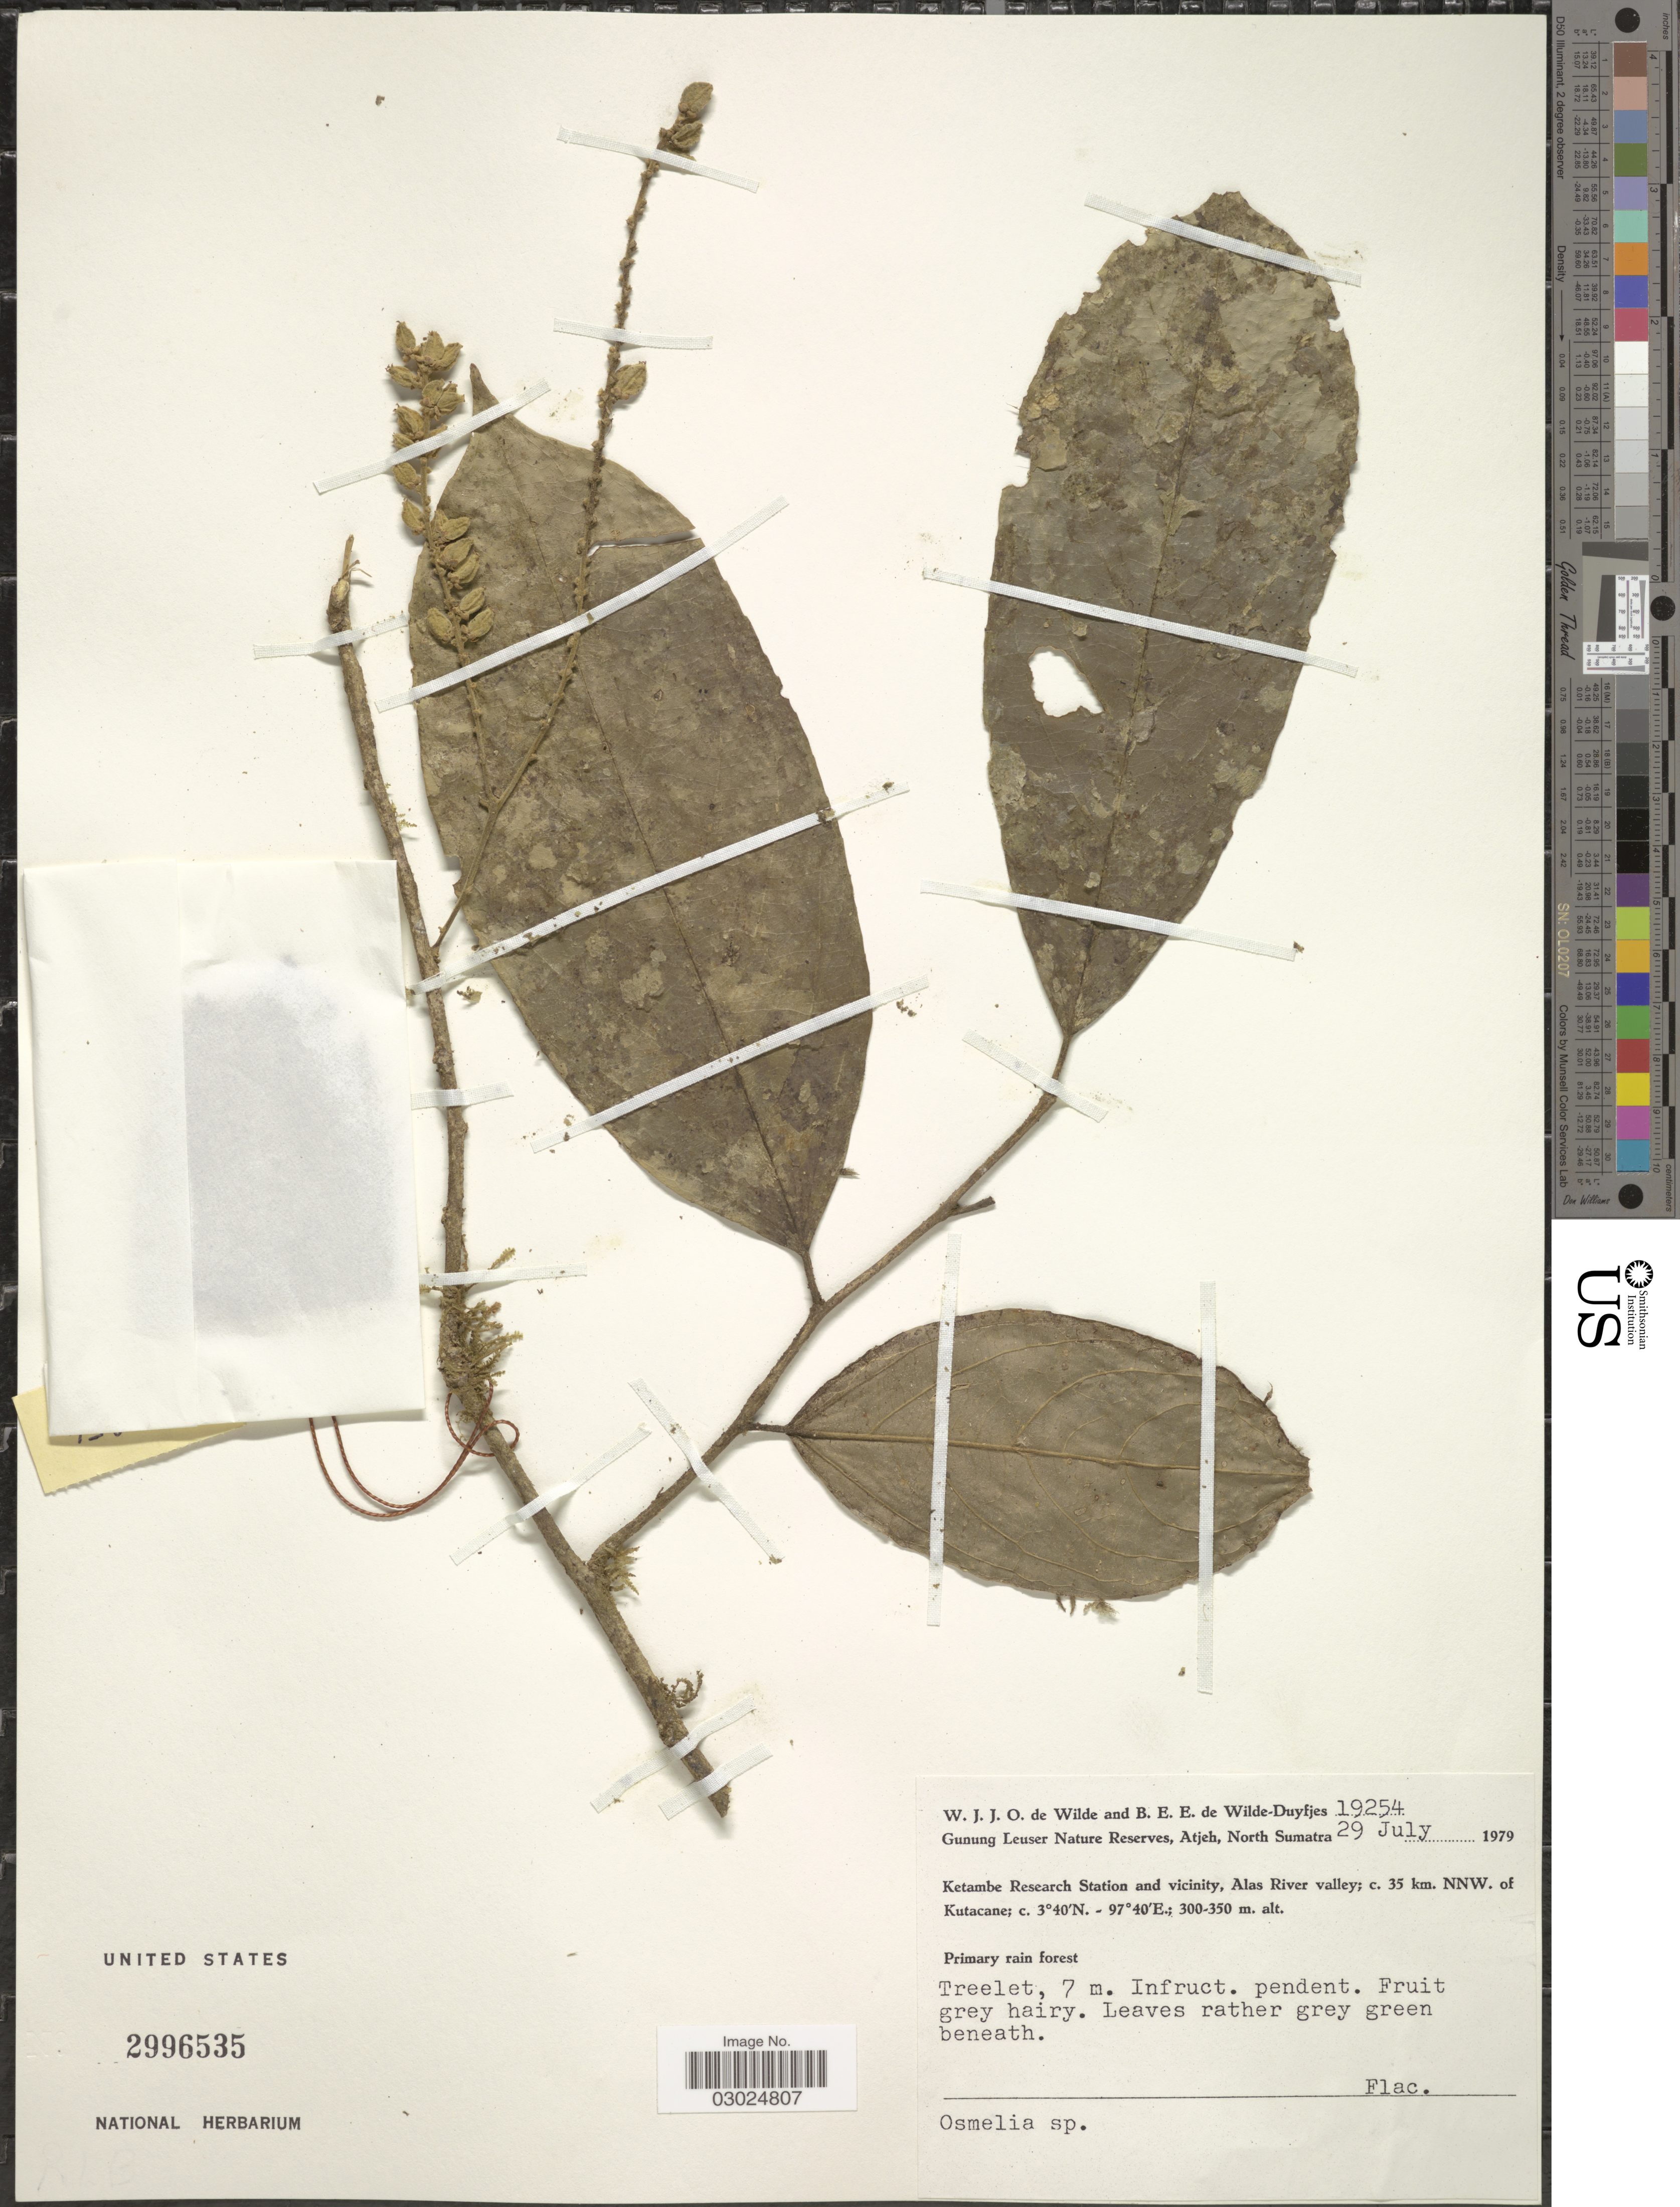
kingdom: Plantae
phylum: Tracheophyta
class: Magnoliopsida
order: Malpighiales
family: Salicaceae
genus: Osmelia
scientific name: Osmelia sp.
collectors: W. J. de Wilde & B. E. de Wilde-Duyfjes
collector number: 19254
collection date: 1979-07-29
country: Indonesia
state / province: Sumatra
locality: Gunung Leuser Nature Reserves, Atjeh, North Sumatra, Ketambe Research Station and vicinity, Alas River valley; c. 35 km. NNW. of Kutacane.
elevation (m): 300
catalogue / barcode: US 2996535